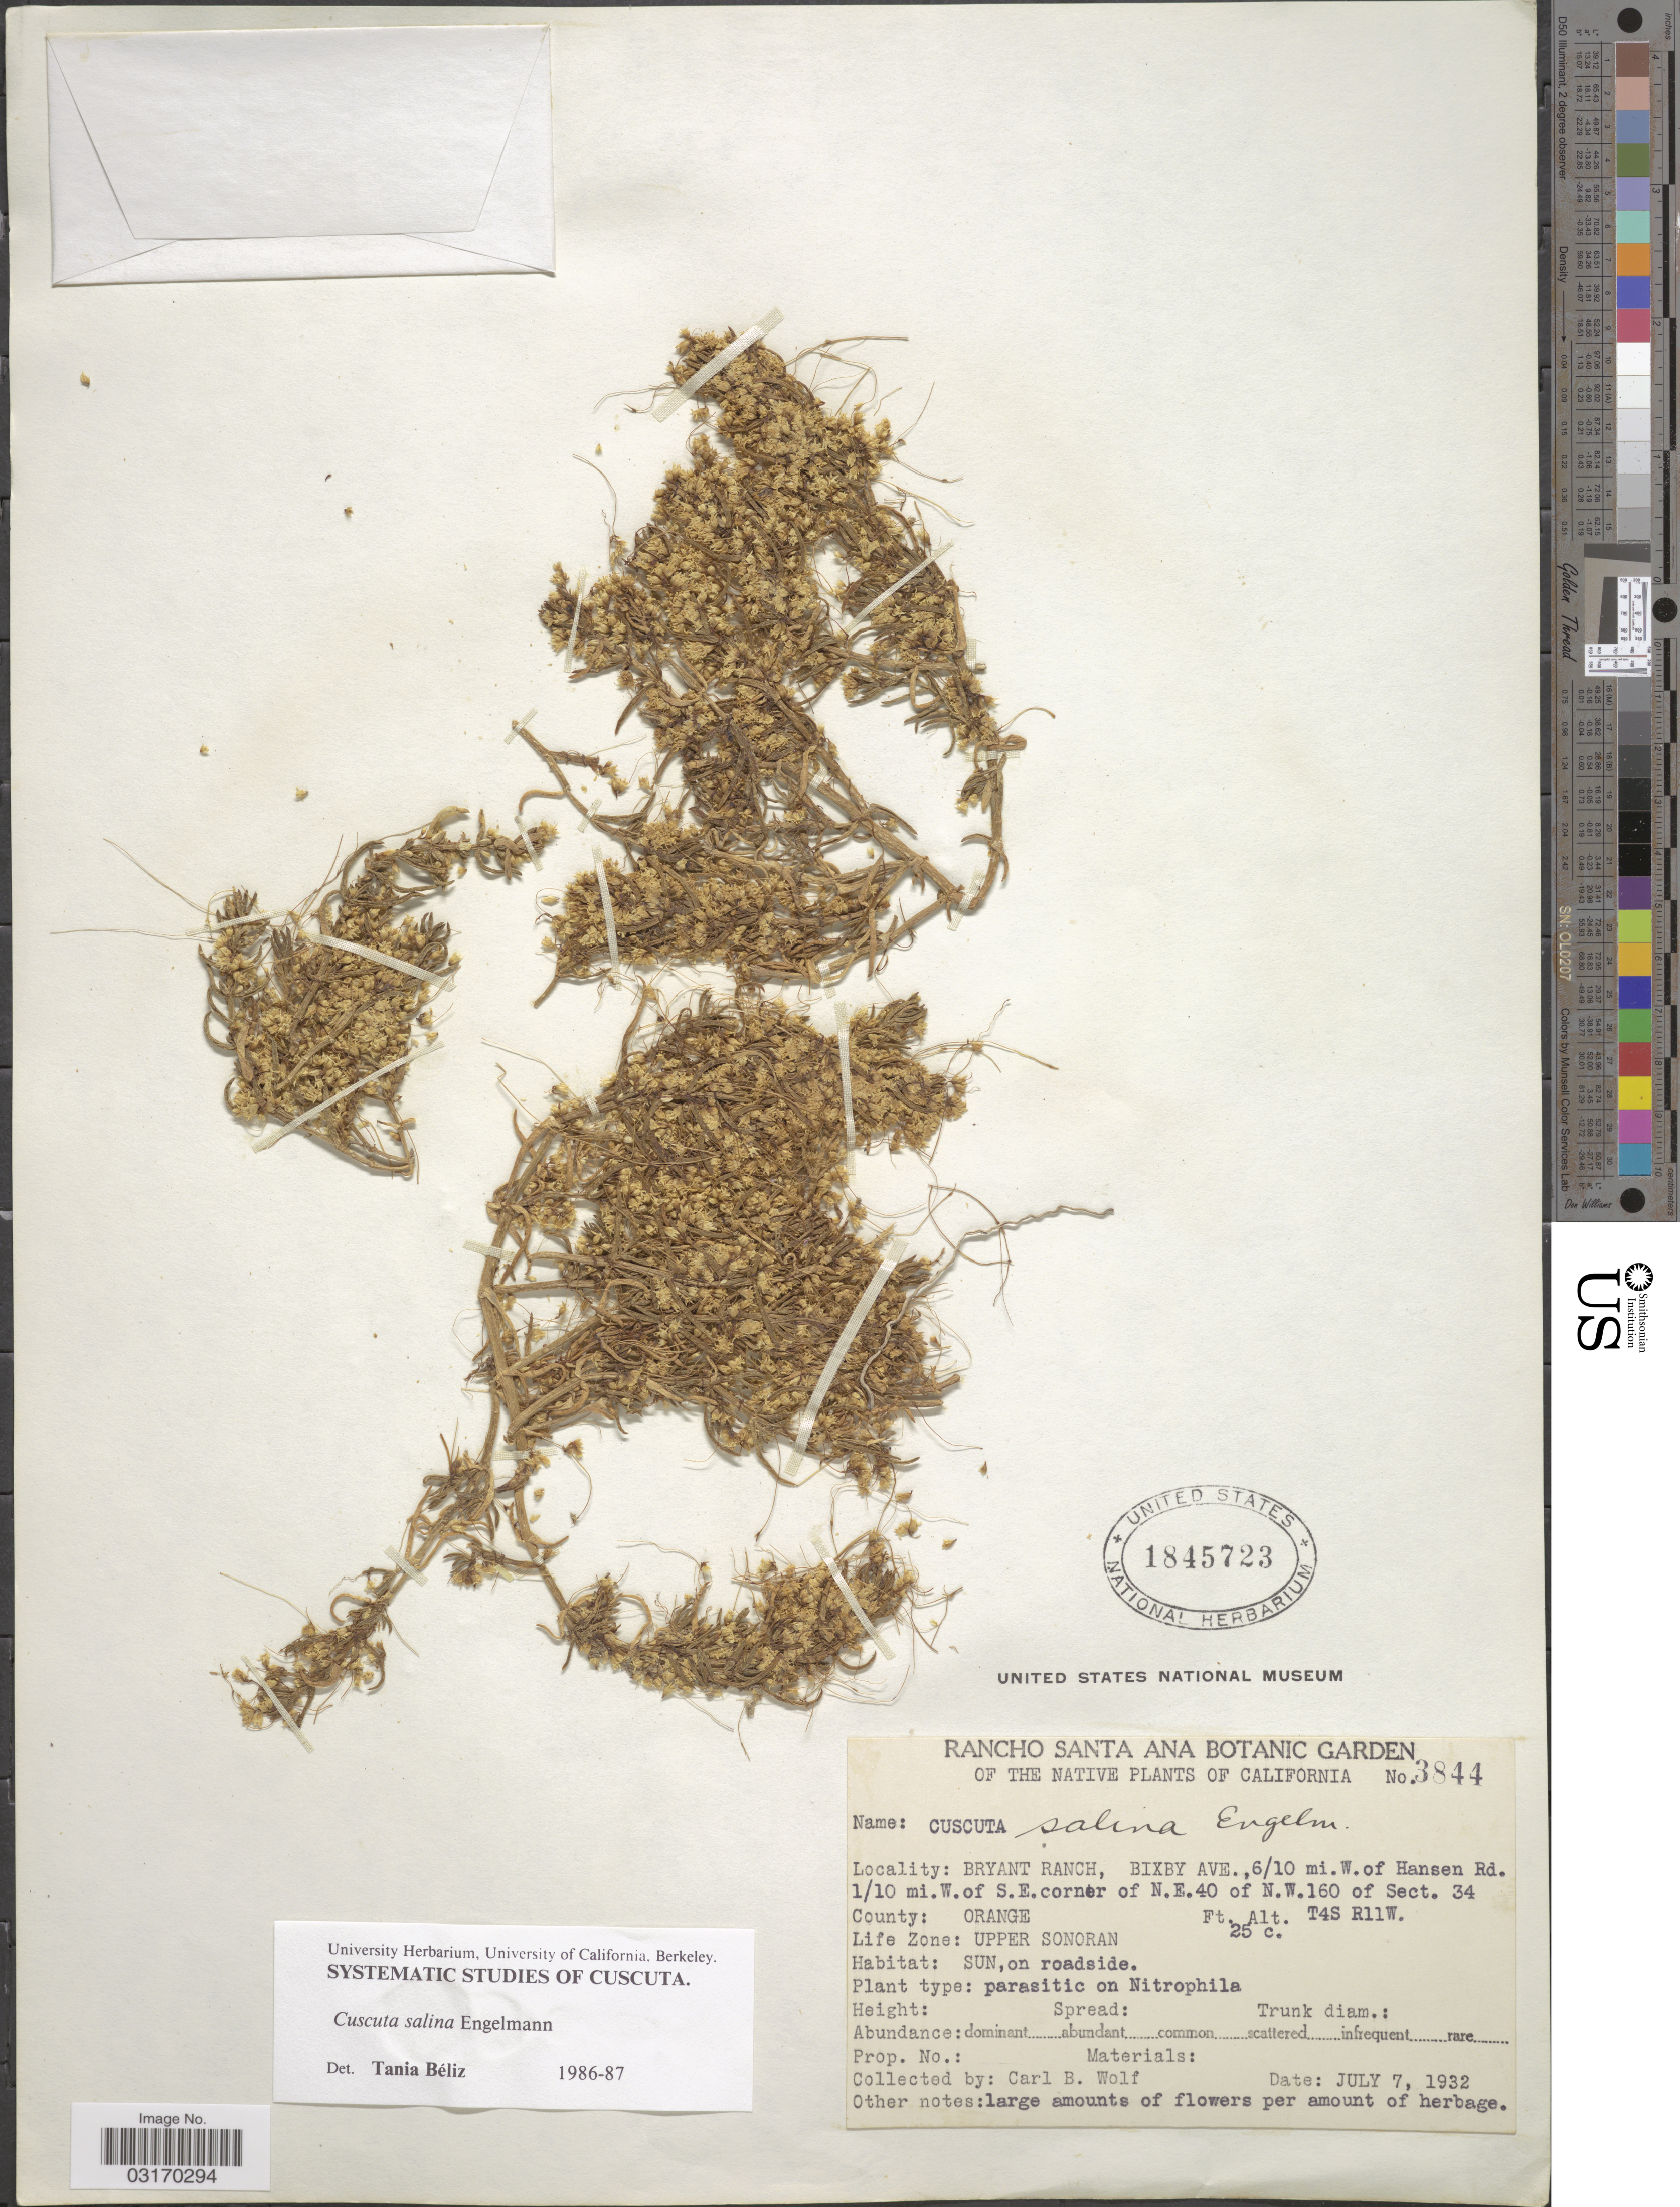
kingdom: Plantae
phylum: Tracheophyta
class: Magnoliopsida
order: Solanales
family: Convolvulaceae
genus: Cuscuta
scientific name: Cuscuta salina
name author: Engelm.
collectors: C. B. Wolf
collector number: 3844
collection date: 1932-07-07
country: United States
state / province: California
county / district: Orange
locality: Bryant Ranch, Bixby Ave., 6/10 mi. W. of Hansen Rd. 1/10 mi. W. of S.E. corner of N.E. 40 of N.W. 160 of Sect. 34 T4S R11W. County: Orange. Life Zone: Upper Sonoran.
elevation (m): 8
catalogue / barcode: US 1845723